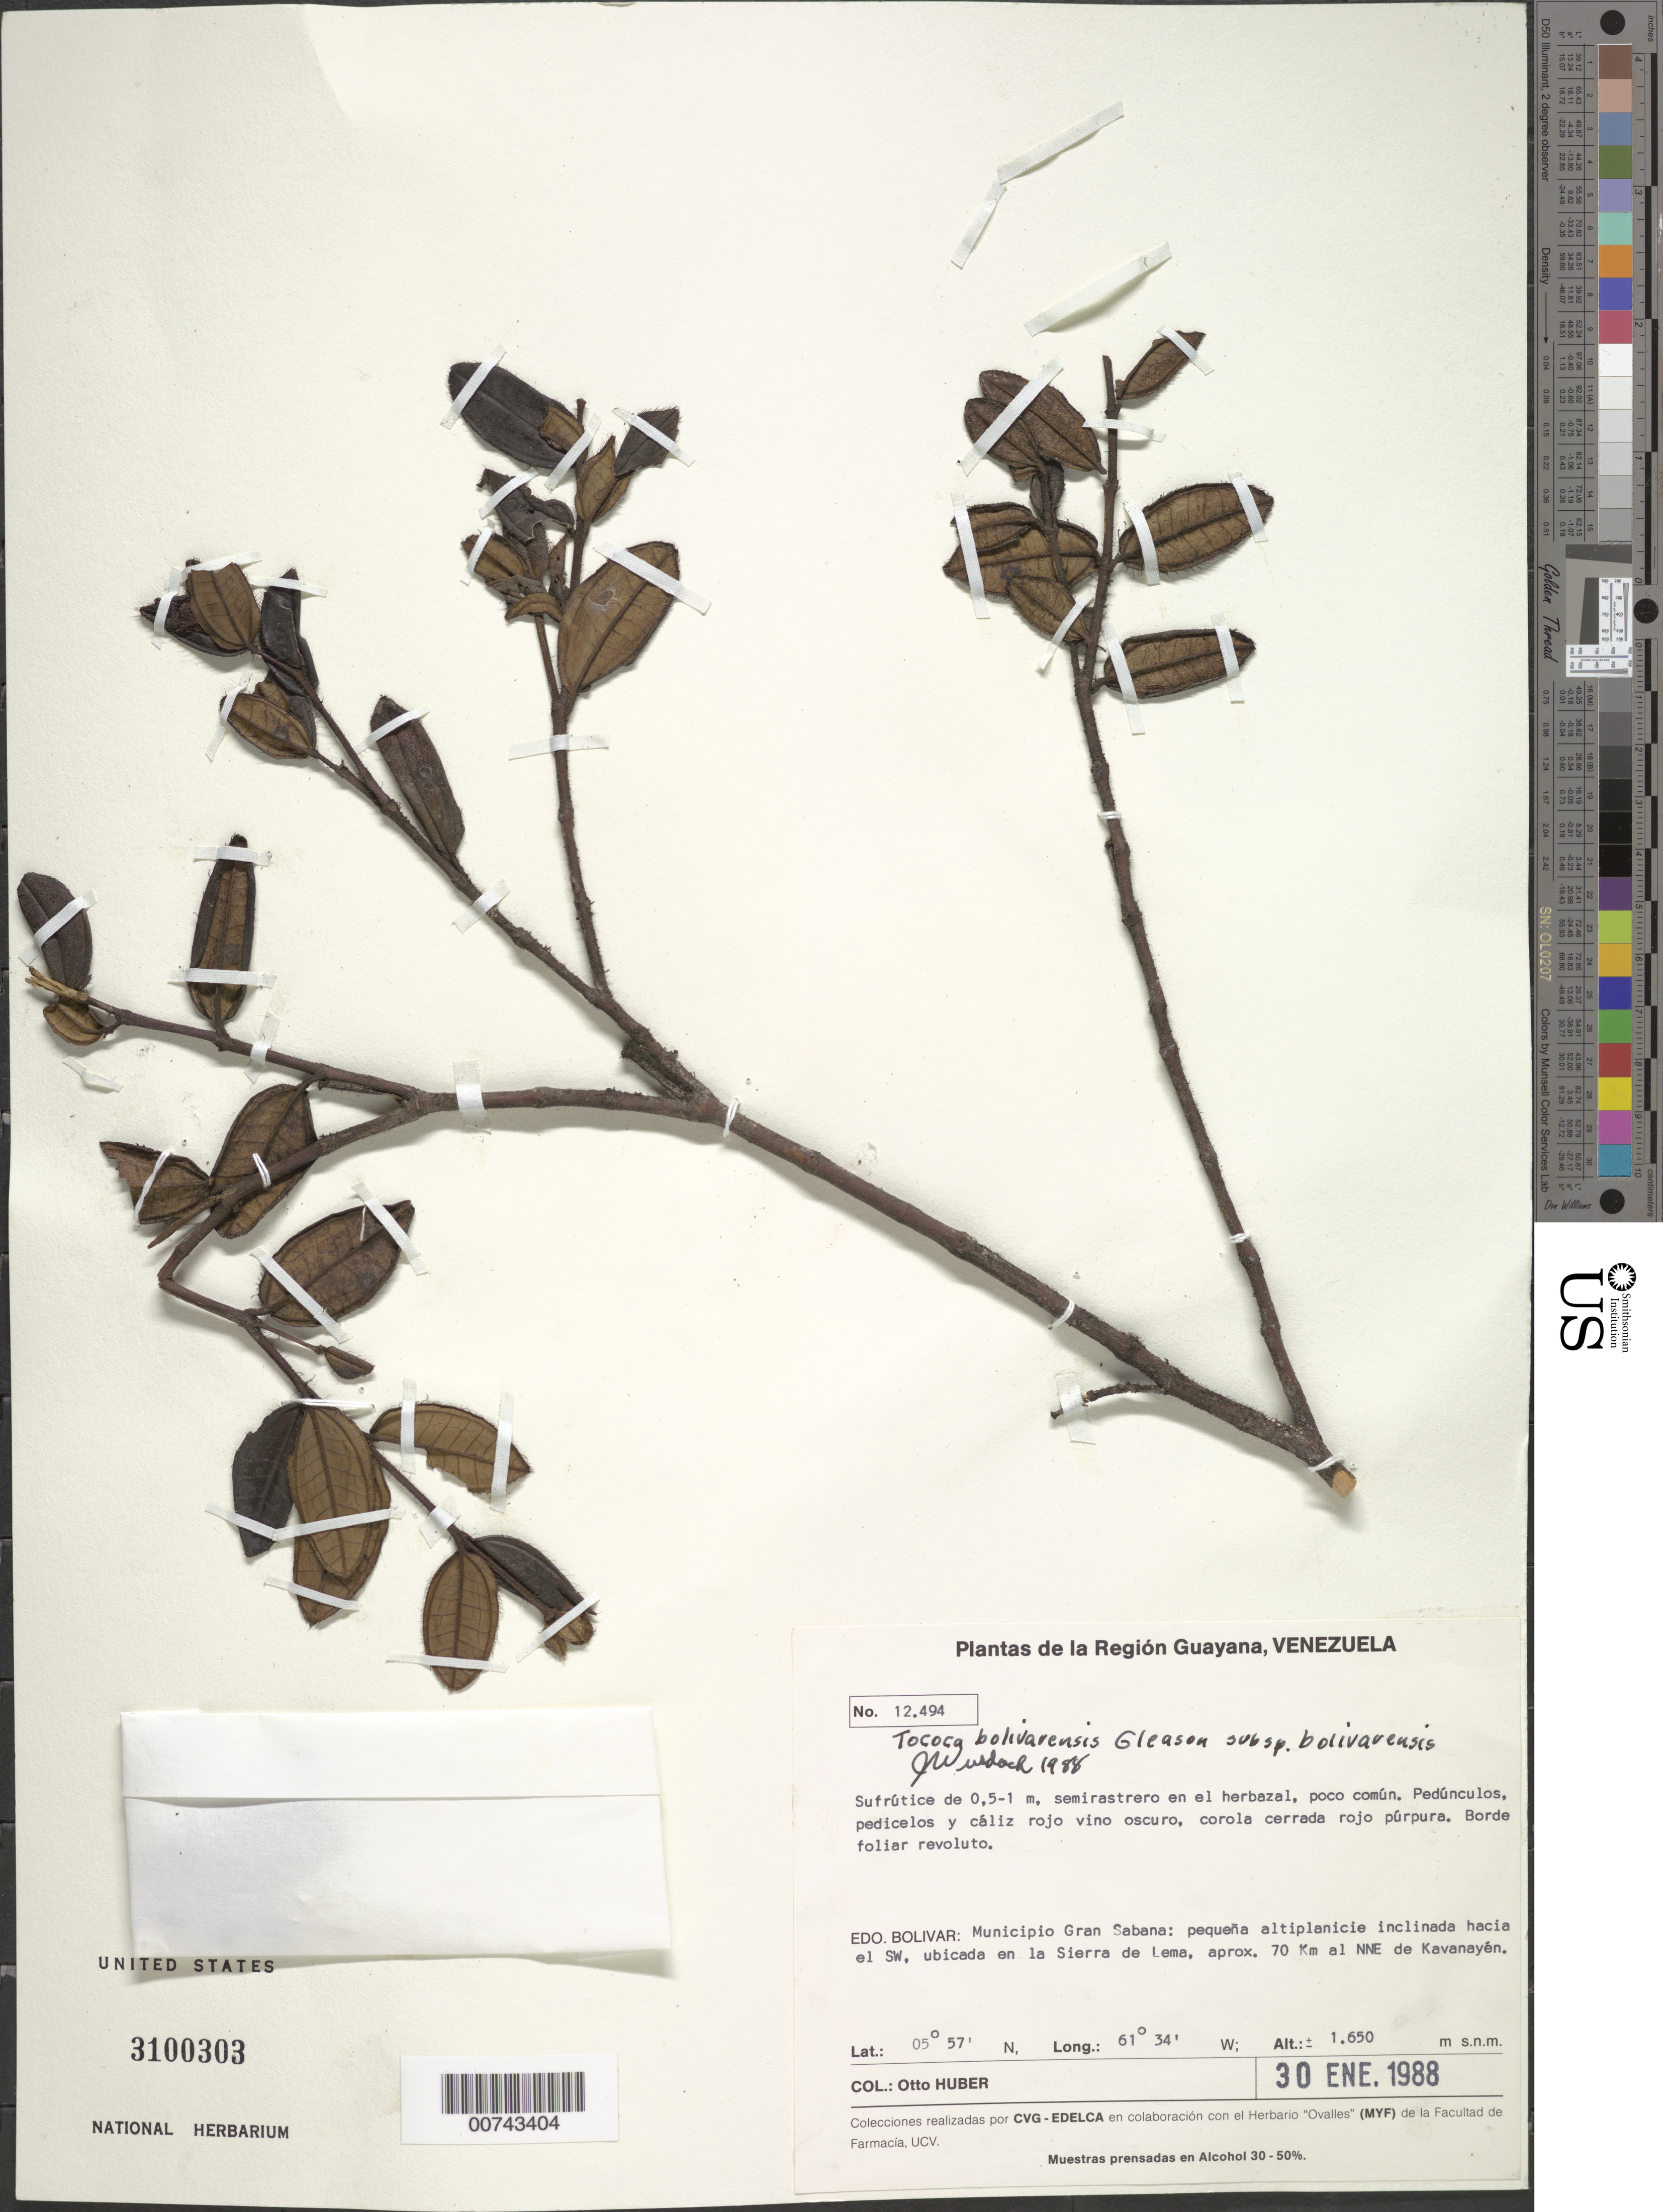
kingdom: Plantae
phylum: Tracheophyta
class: Magnoliopsida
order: Myrtales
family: Melastomataceae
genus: Tococa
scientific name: Tococa bolivarensis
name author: Gleason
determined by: Wurdack, John J., (US), US (UNITED STATES)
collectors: O. Huber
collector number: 12494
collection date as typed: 30-Jan-88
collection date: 1988-01-30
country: Venezuela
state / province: Bolívar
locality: Mun. Gran Sabana, Sierra de Lema, 70 km NNE de Kavanayén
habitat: Pequeña altiplancie inclinada hacia el SW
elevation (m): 1650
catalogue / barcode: US 3100303